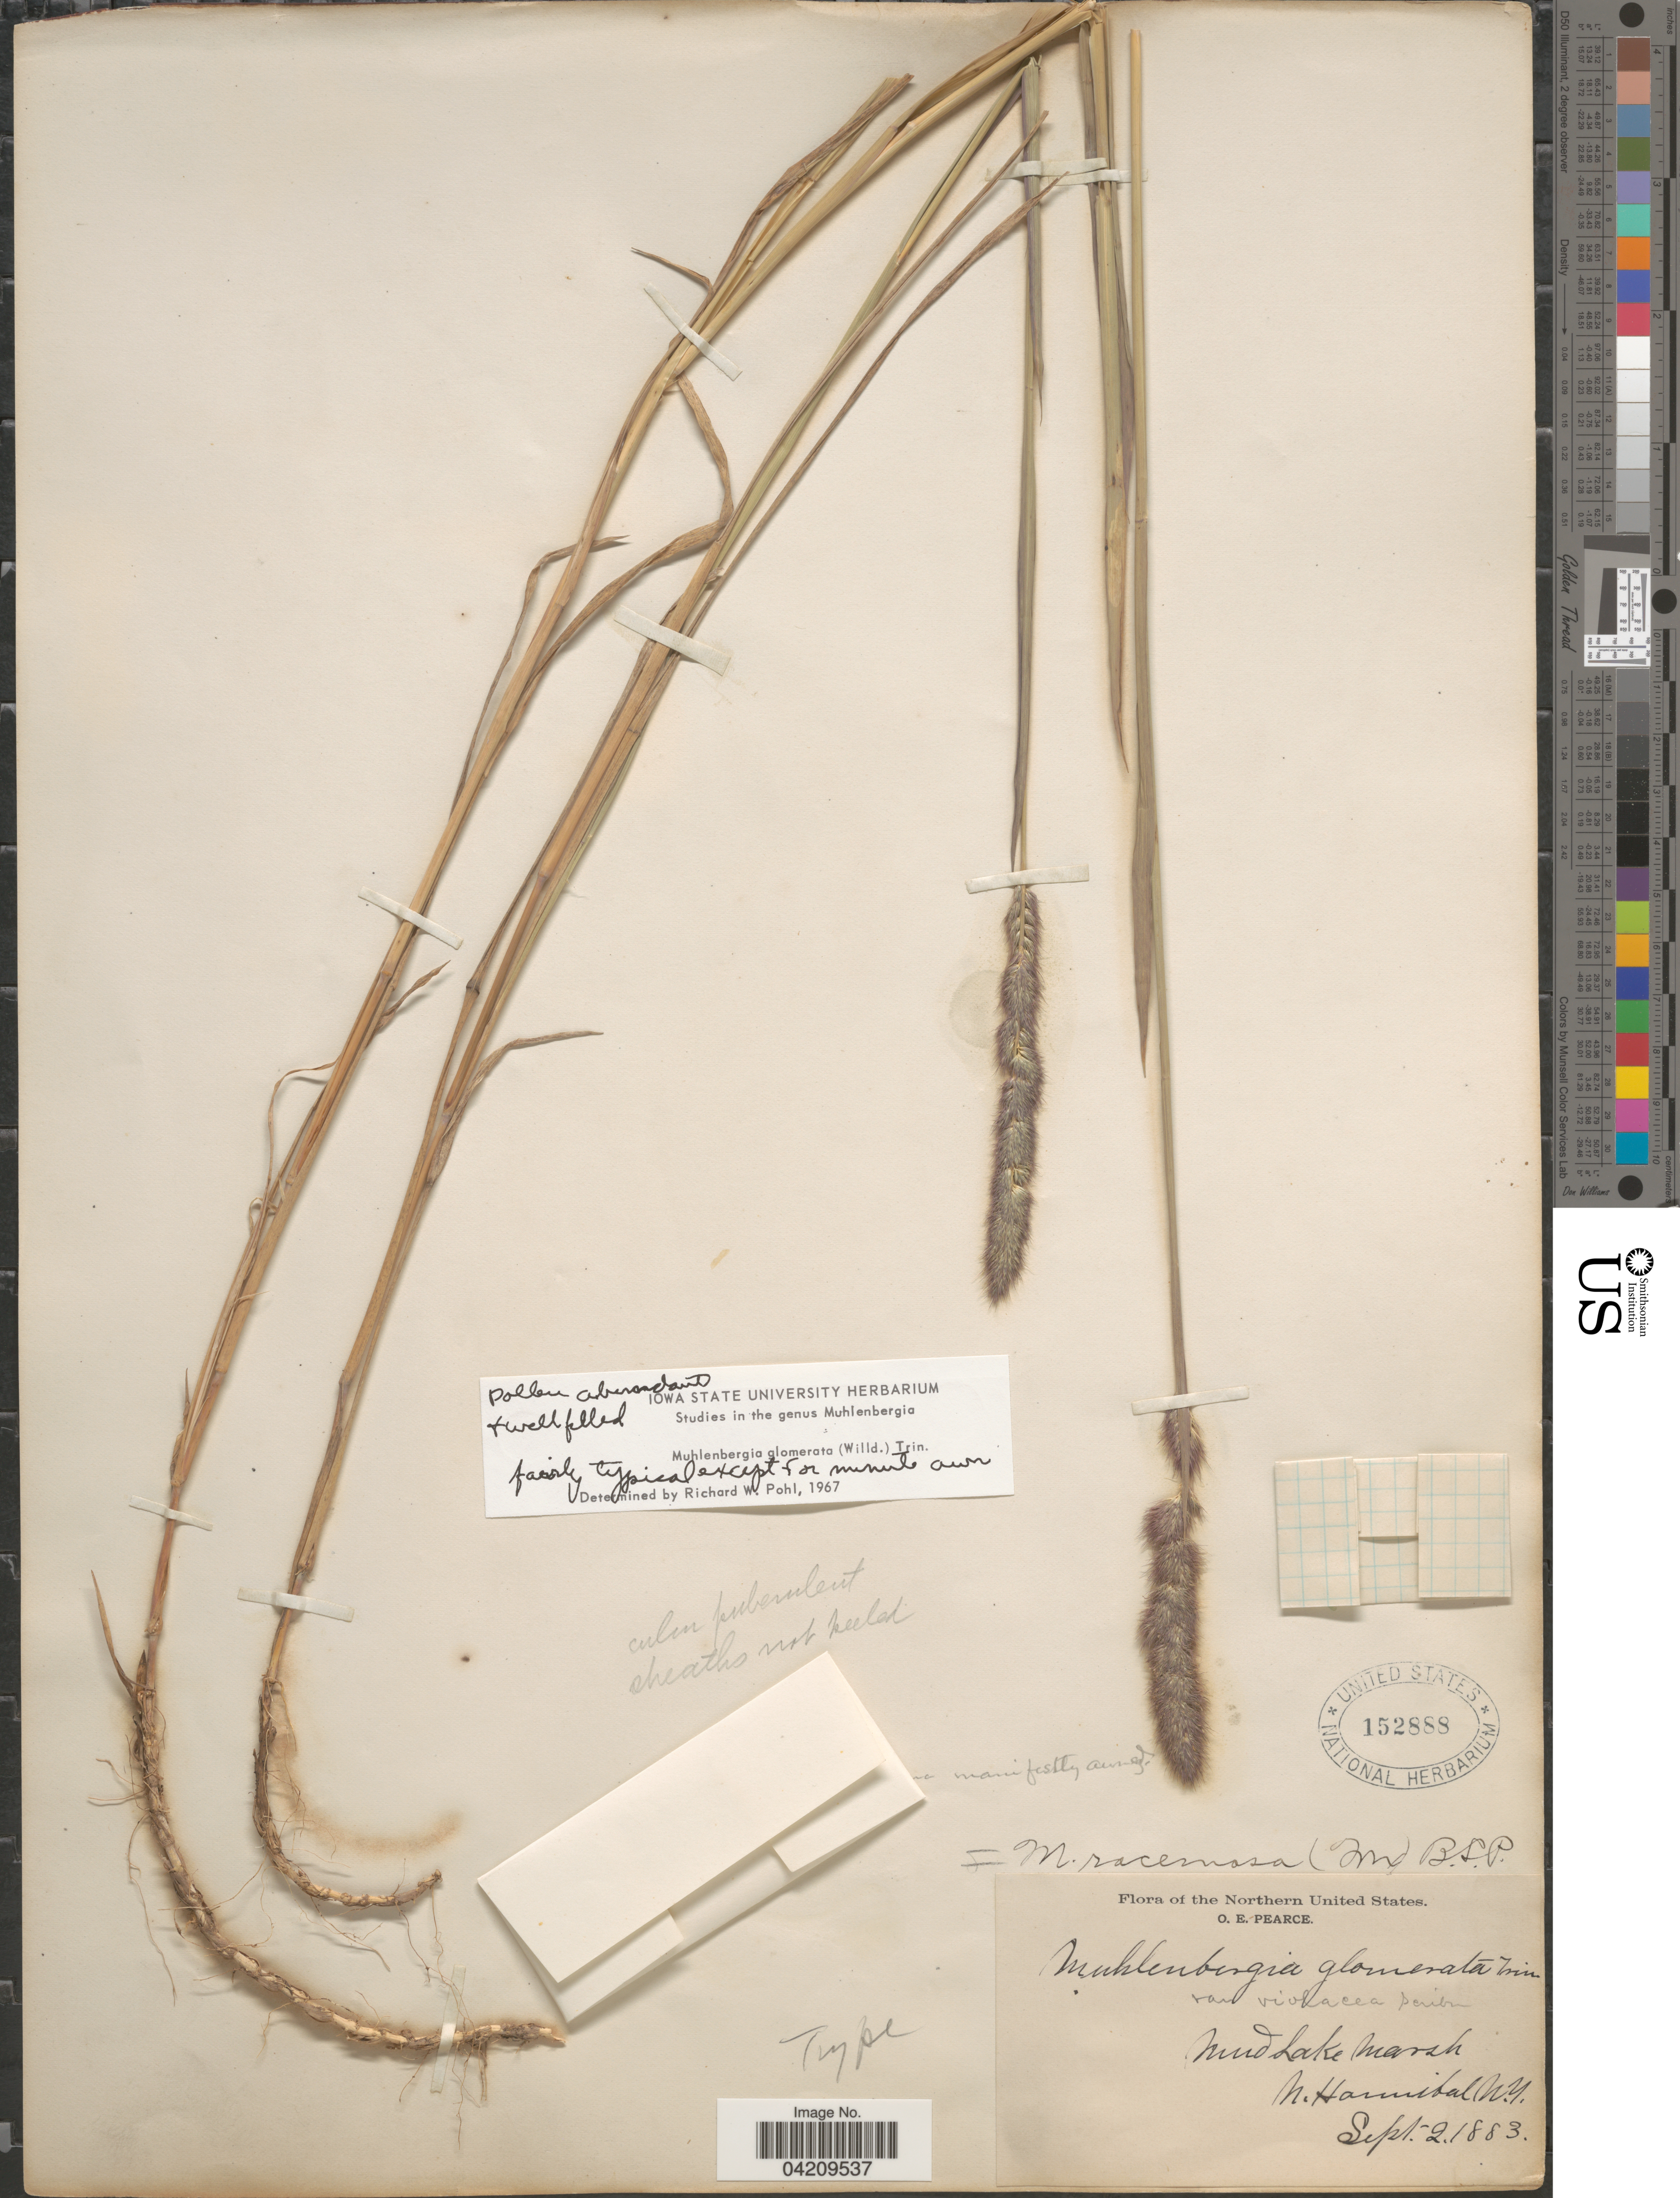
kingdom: Plantae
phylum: Tracheophyta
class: Liliopsida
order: Poales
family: Poaceae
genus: Muhlenbergia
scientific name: Muhlenbergia glomerata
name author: (Willd.) Trin.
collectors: O. E. Pearce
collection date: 1883-09-02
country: United States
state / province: New York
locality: The Northern United States. Mud Lake Marsh. N. Hannibal.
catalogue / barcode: US 152888